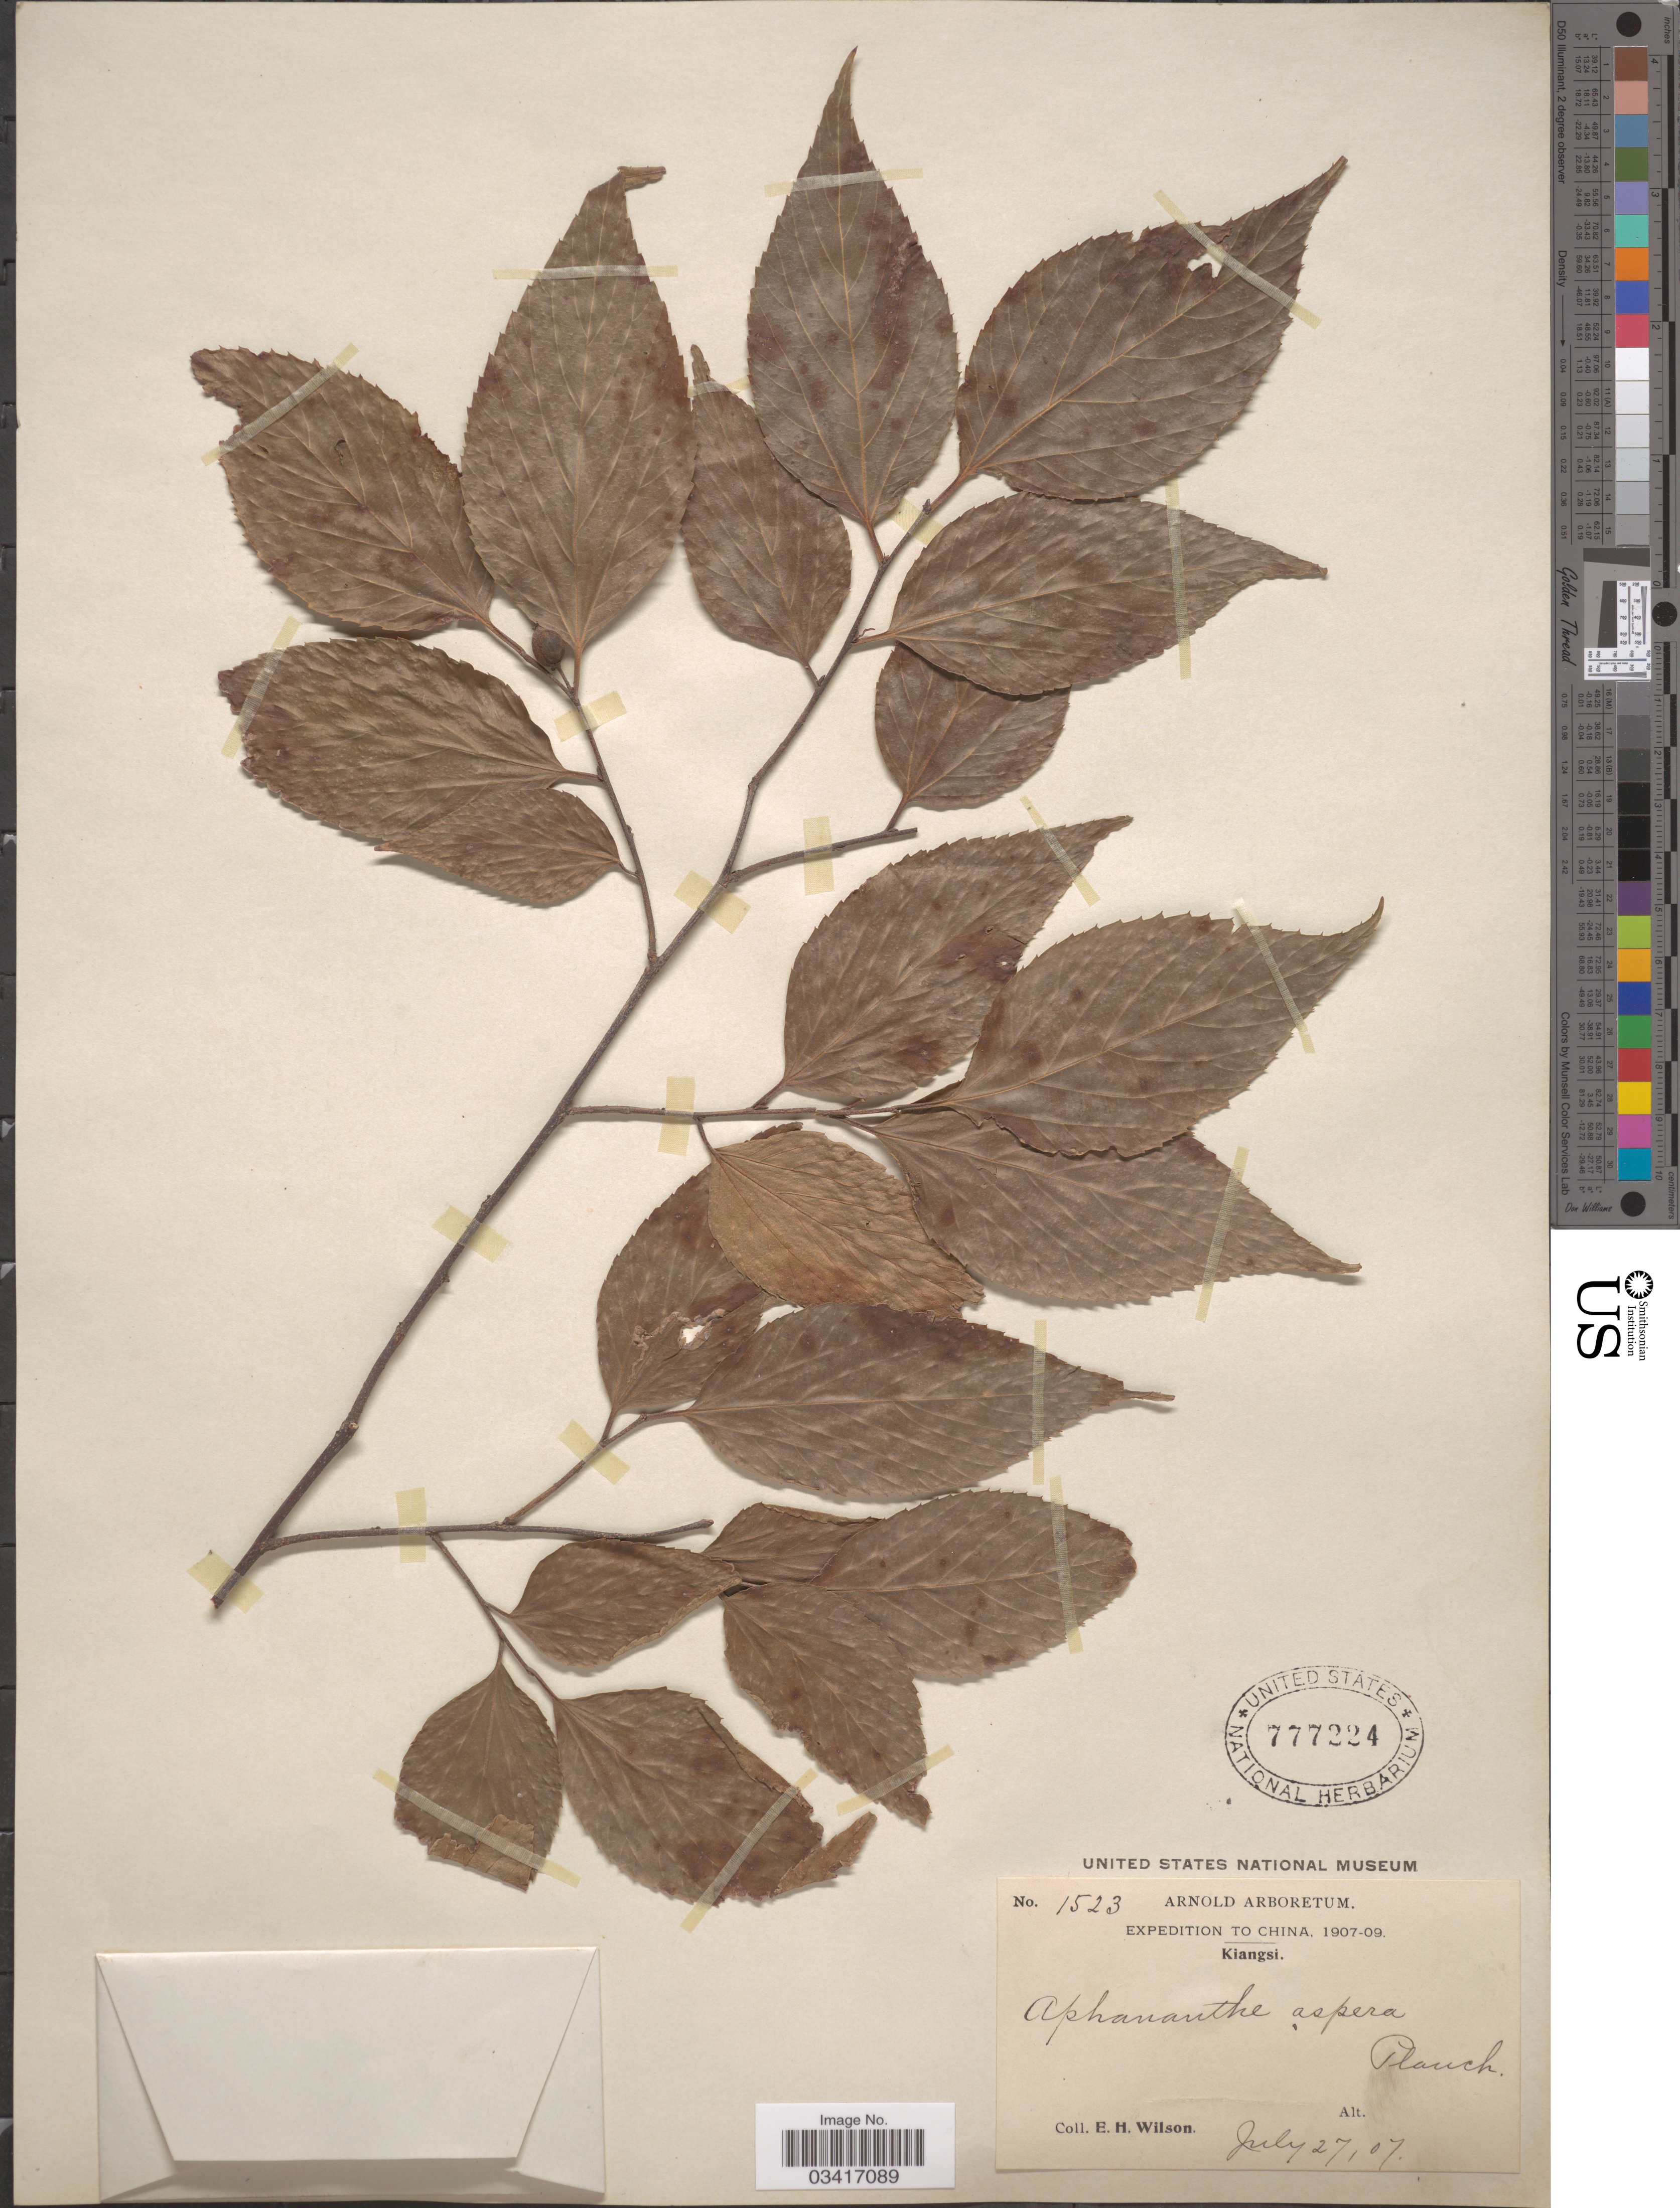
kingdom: Plantae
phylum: Tracheophyta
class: Magnoliopsida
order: Rosales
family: Cannabaceae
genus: Aphananthe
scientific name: Aphananthe aspera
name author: Planch.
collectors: E. Wilson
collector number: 1523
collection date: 1907-07-27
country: China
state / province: Jiangxi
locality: Kiangsi.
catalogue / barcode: US 777224